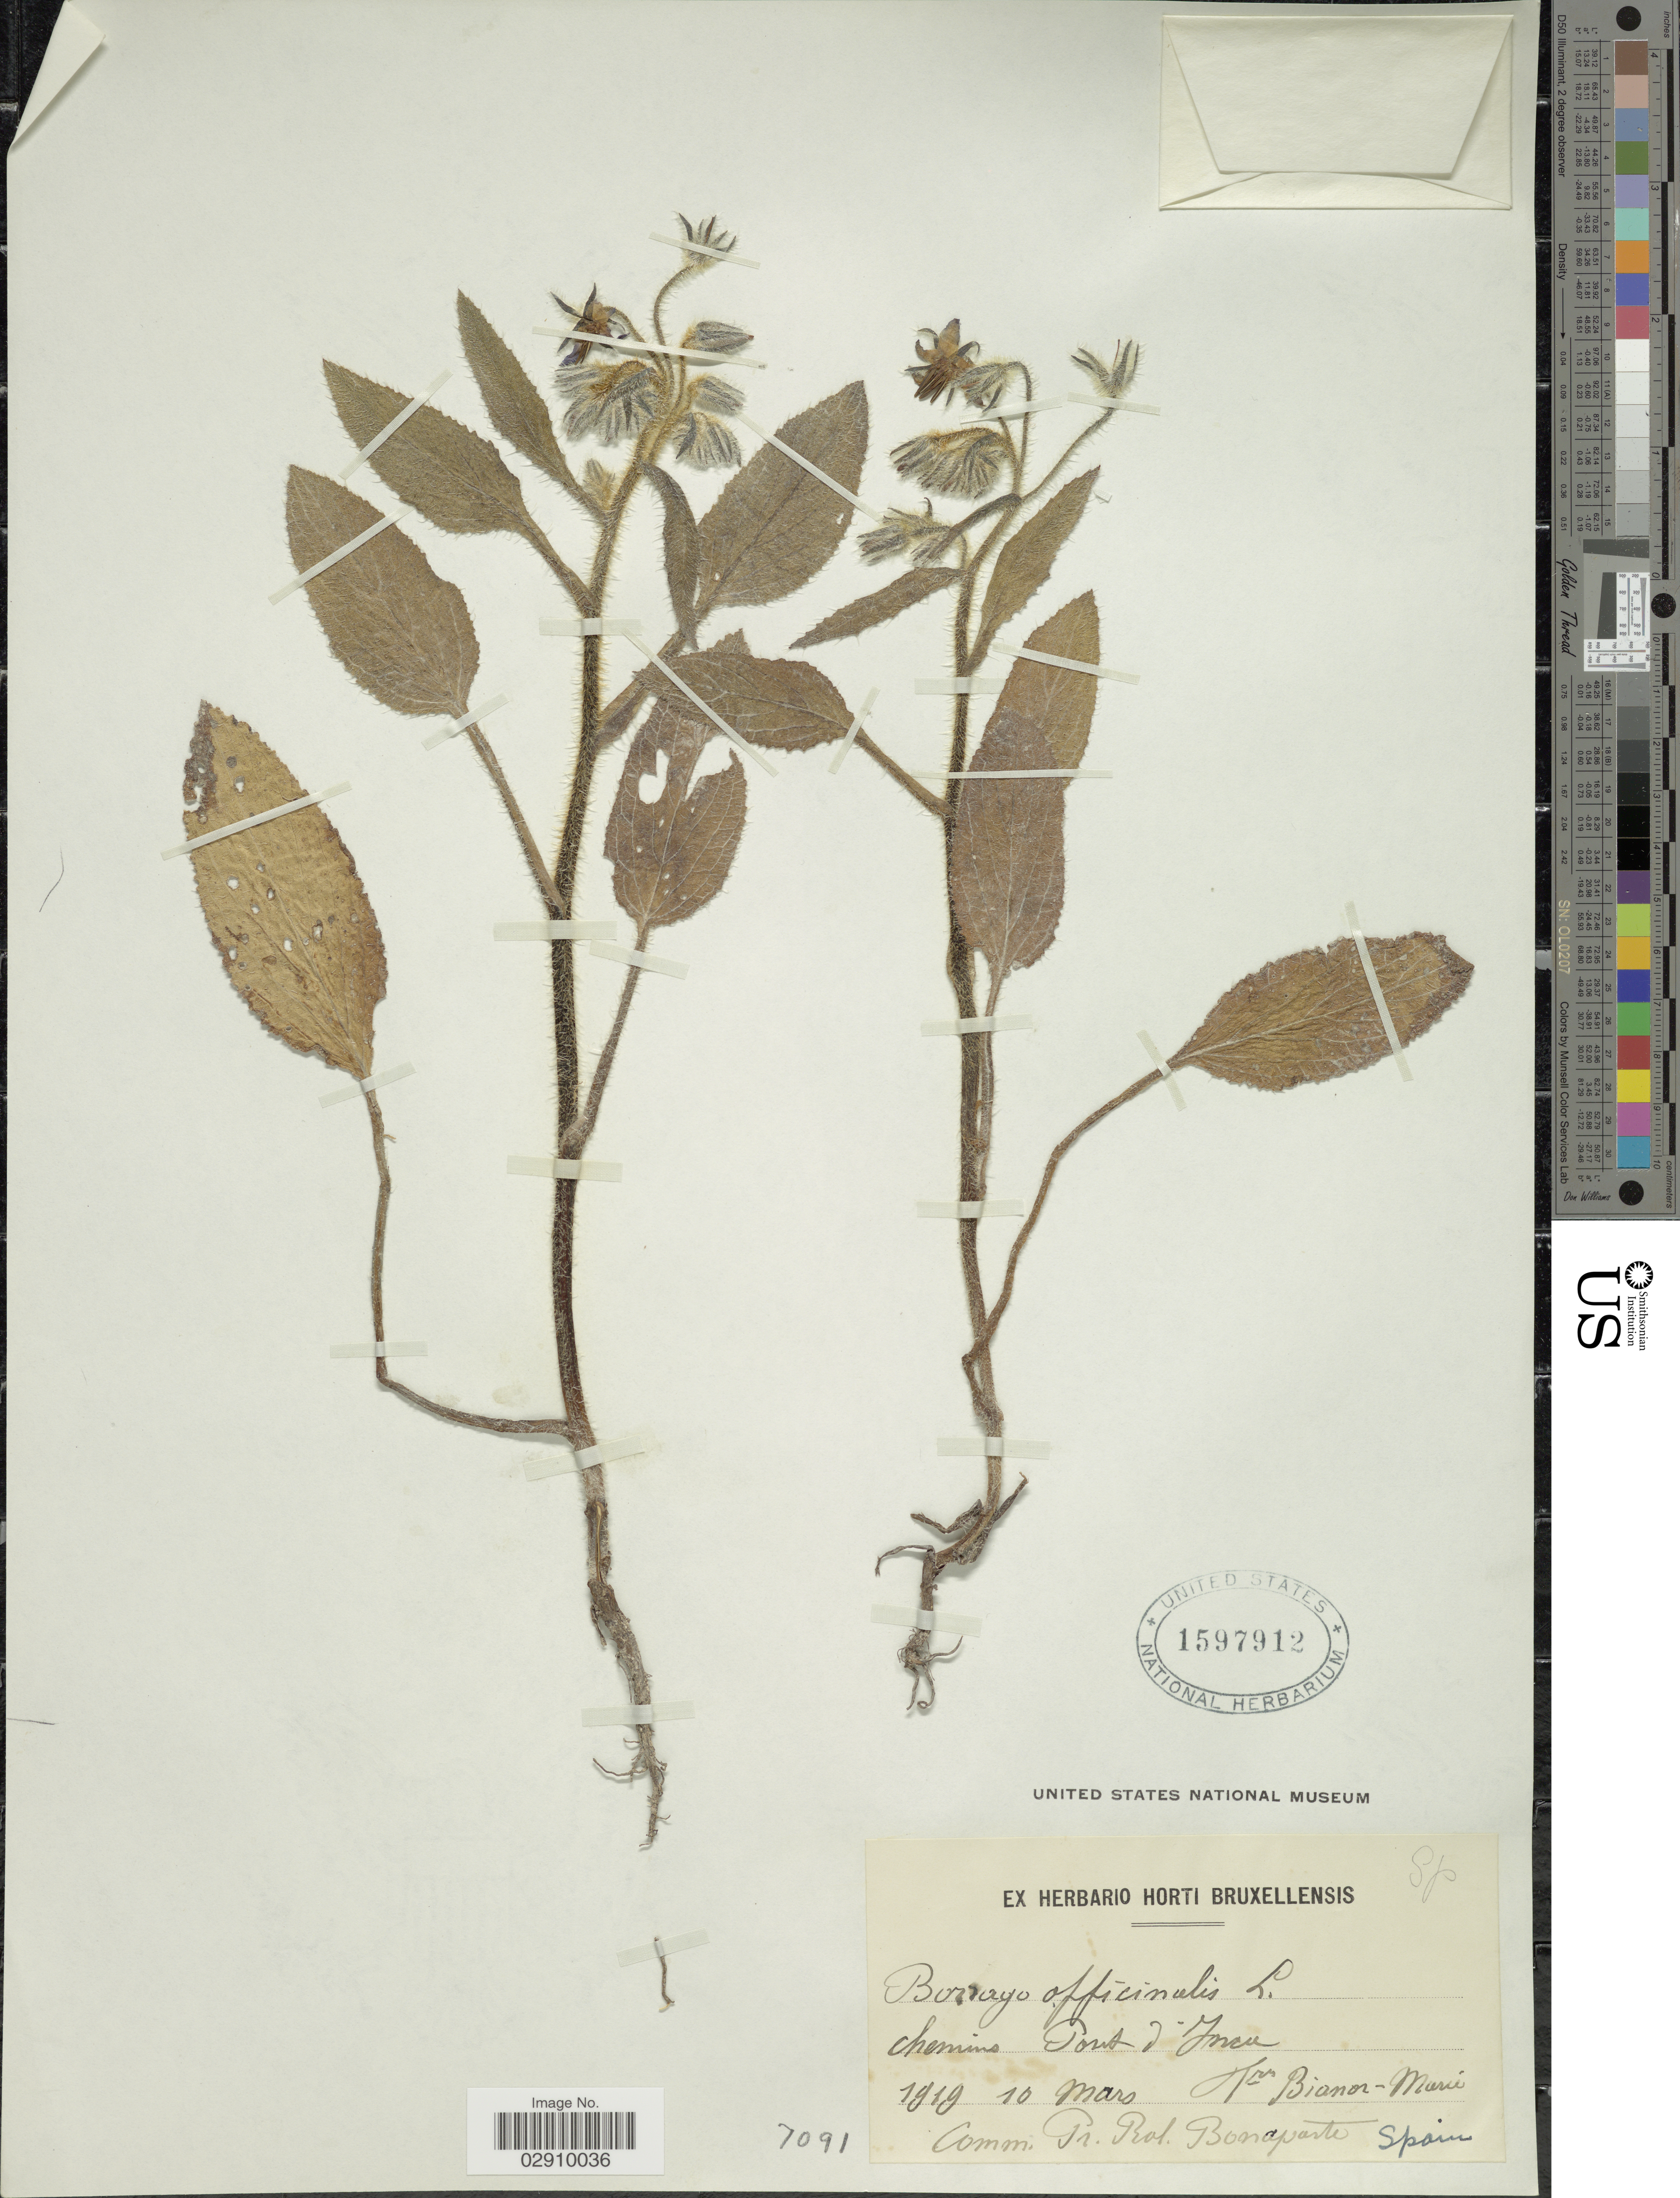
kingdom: Plantae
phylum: Tracheophyta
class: Magnoliopsida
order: Boraginales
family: Boraginaceae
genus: Borago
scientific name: Borago officinalis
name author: L.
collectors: F. Bianor-Marie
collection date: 1919-03-10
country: Spain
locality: Chemins Pont d'Inca.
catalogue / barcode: US 1597912